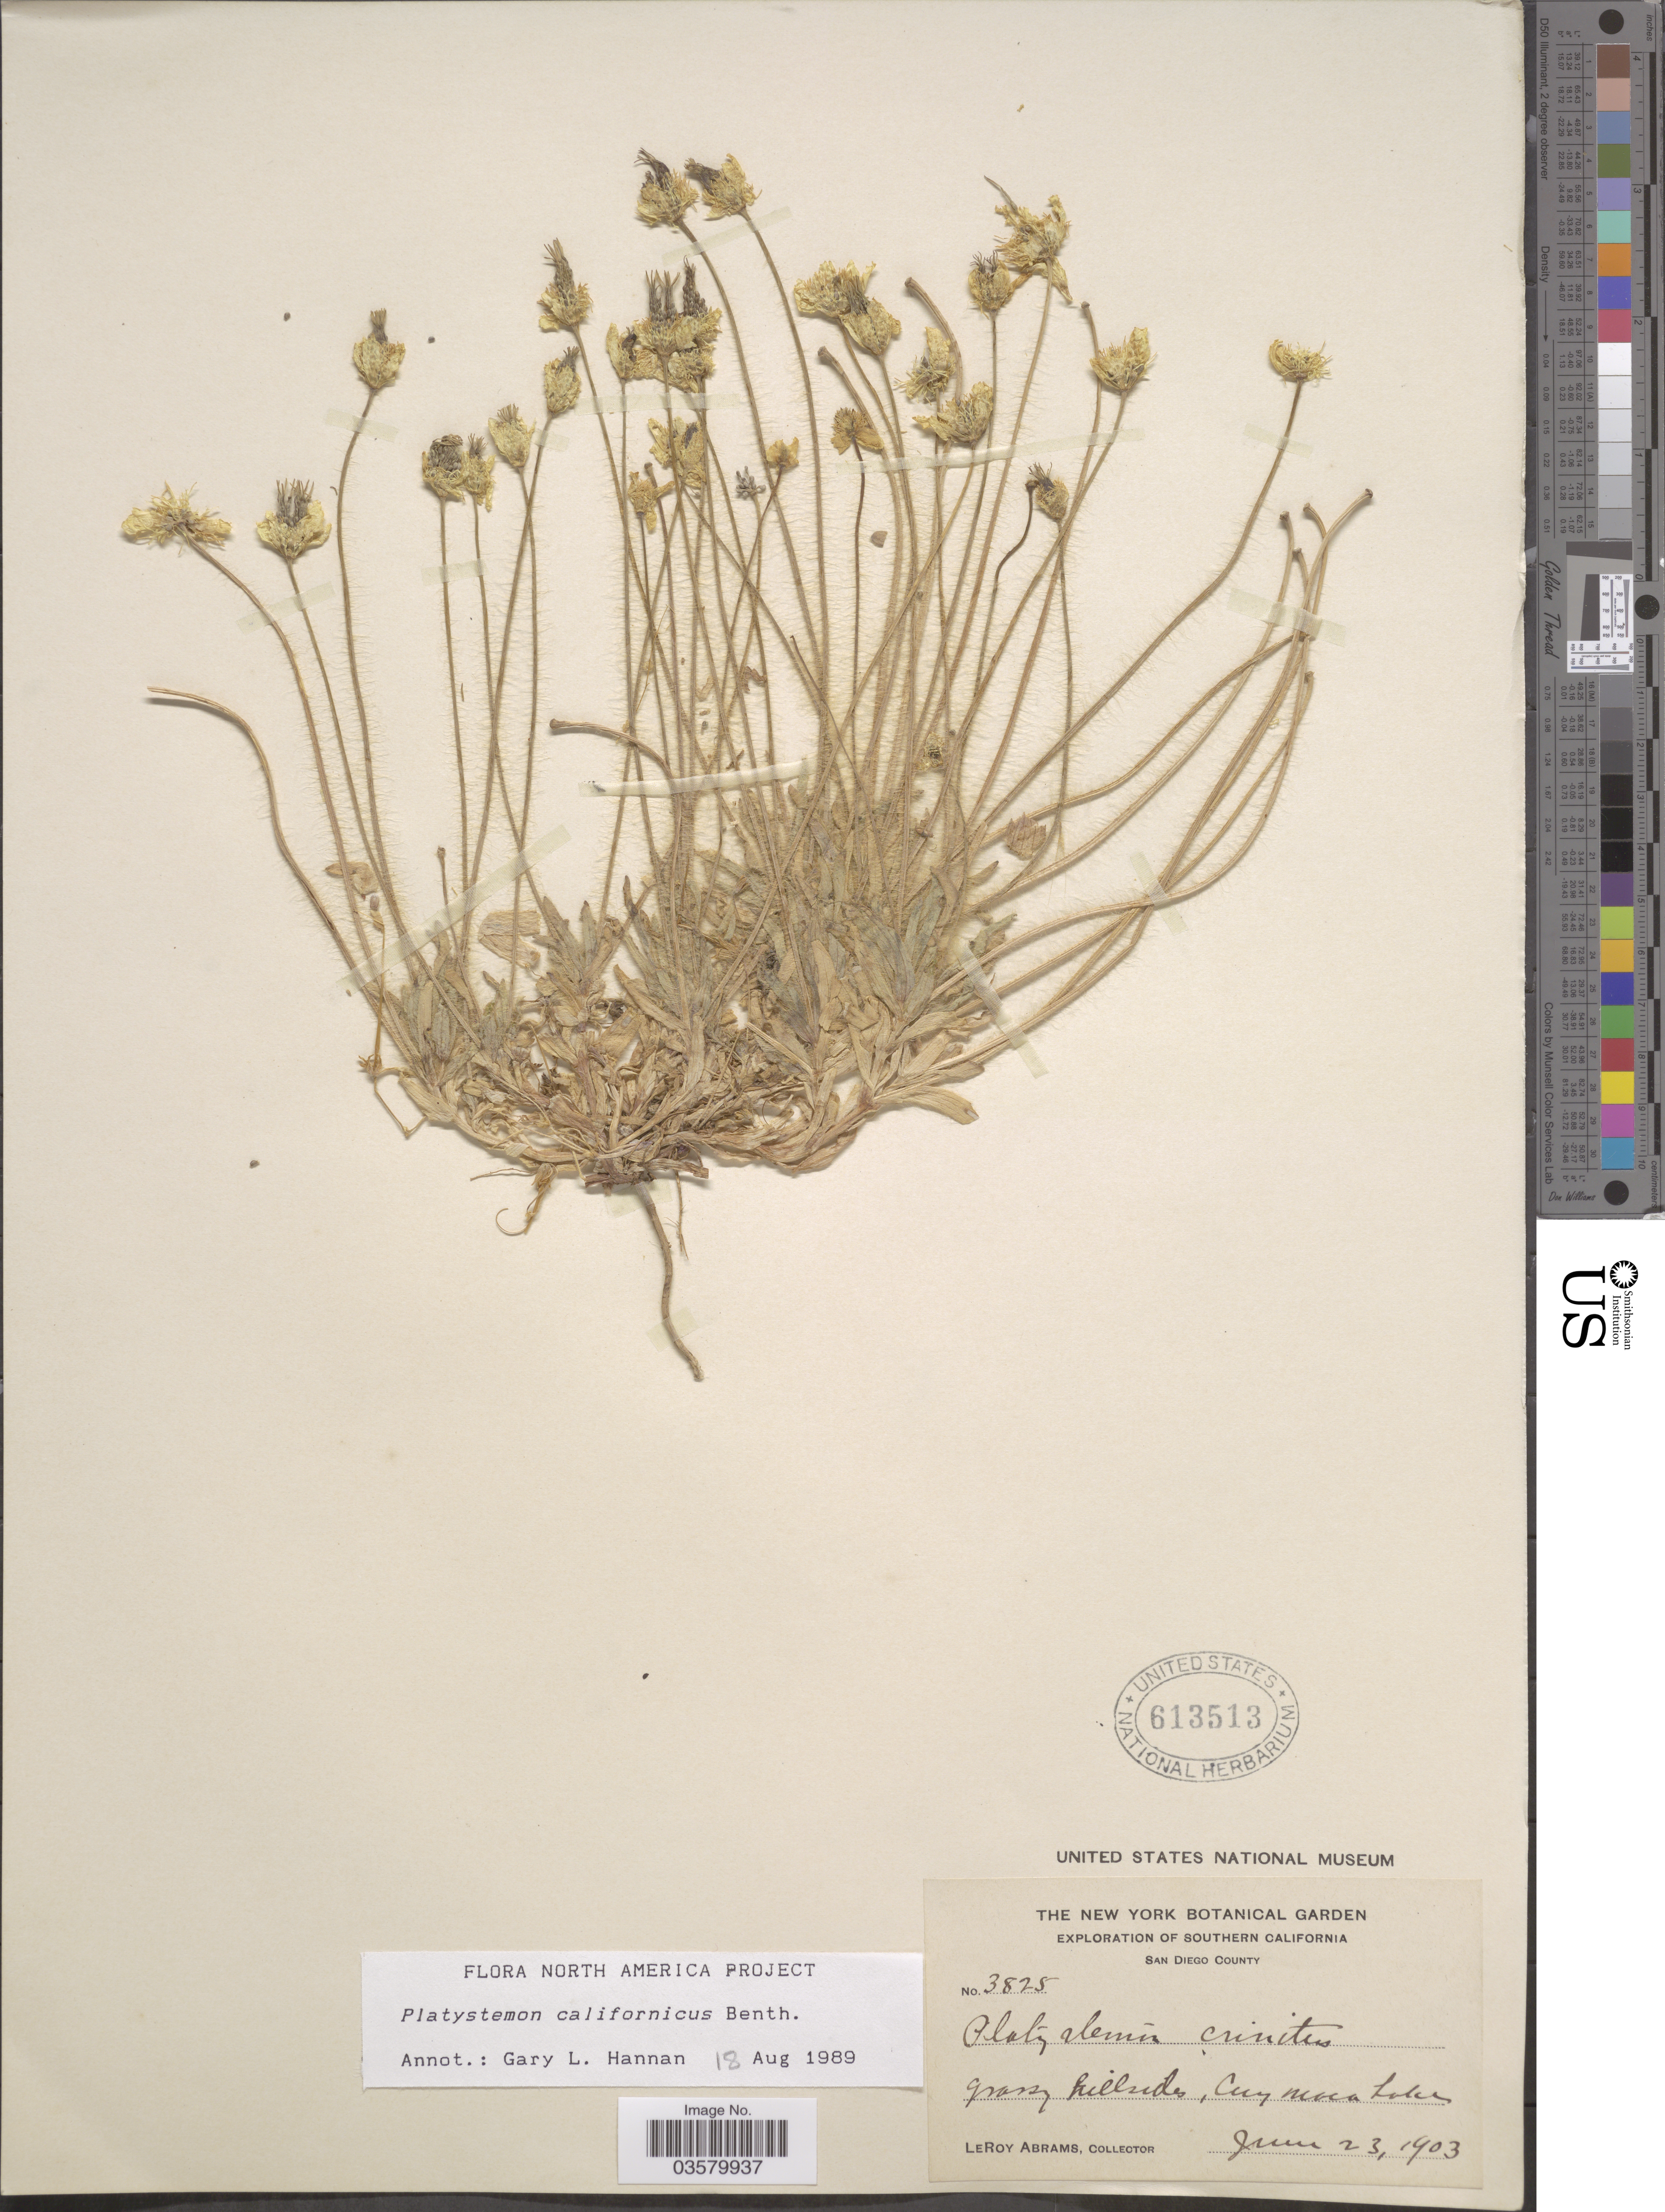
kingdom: Plantae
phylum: Tracheophyta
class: Magnoliopsida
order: Ranunculales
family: Papaveraceae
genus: Platystemon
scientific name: Platystemon californicus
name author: Benth.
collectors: L. Abrams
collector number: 3825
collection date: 1903-06-23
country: United States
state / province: California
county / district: San Diego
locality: Southern California. San Diego County. Cuyamaca Lake.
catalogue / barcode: US 613513